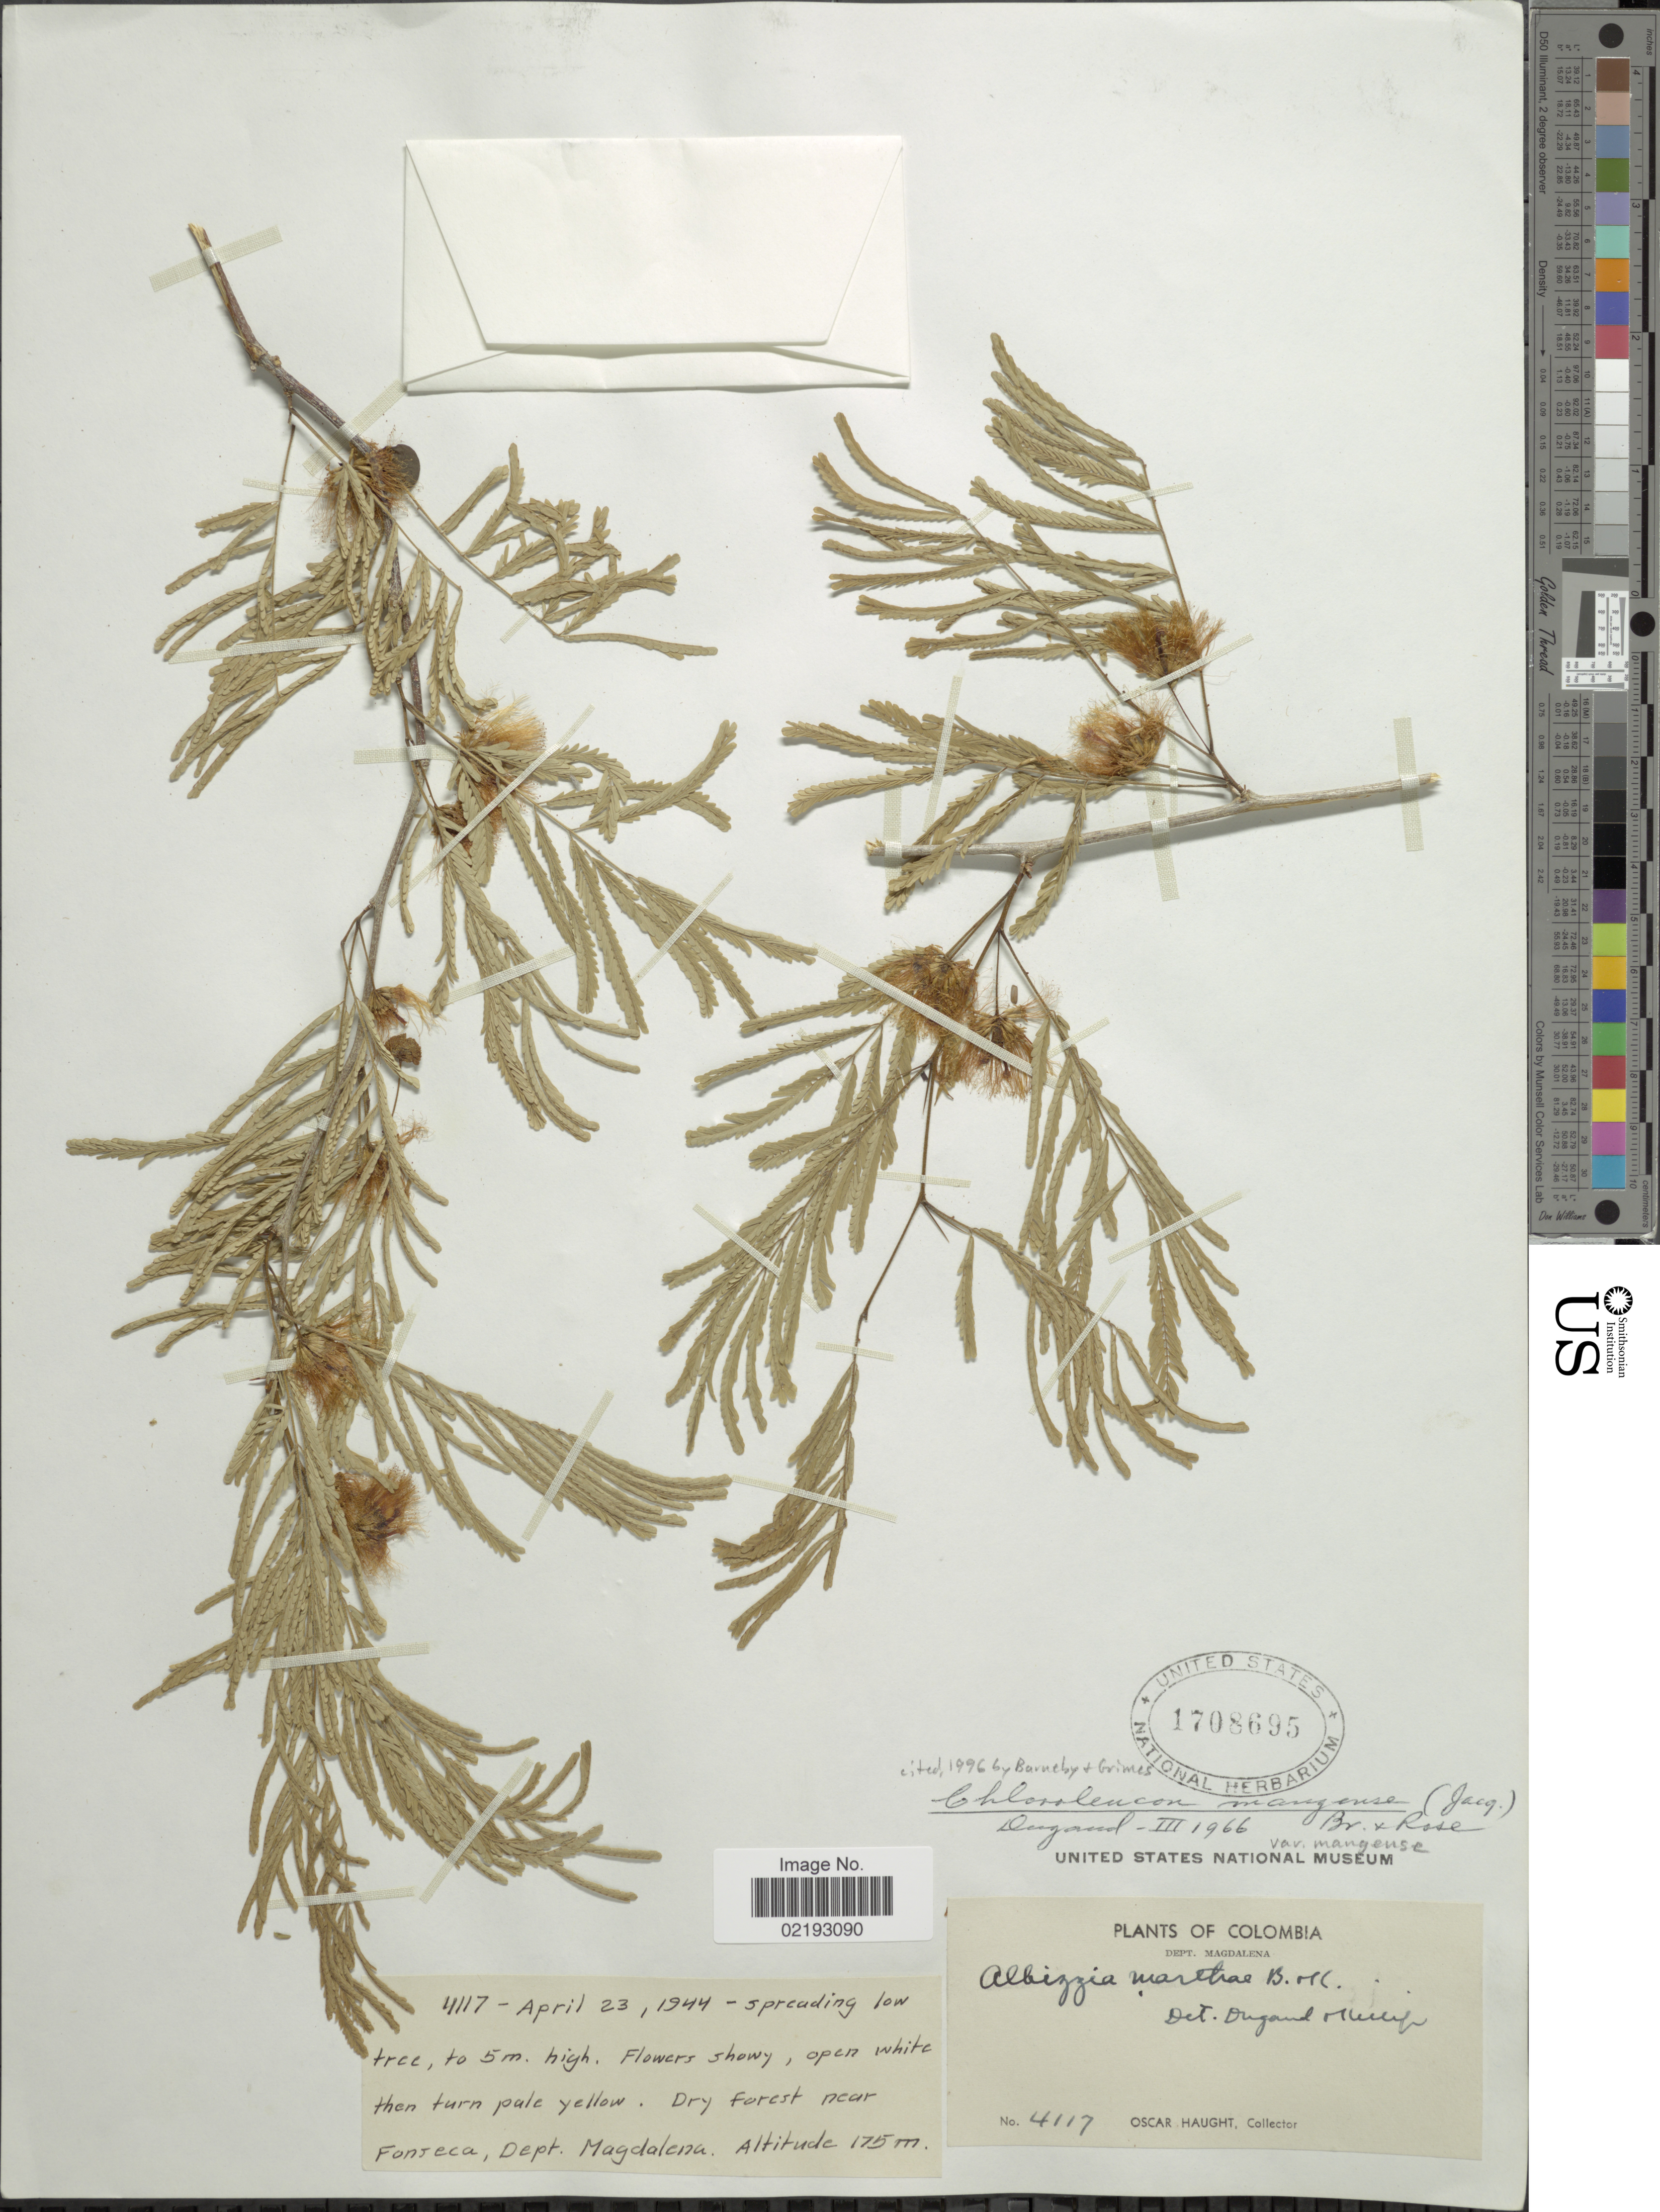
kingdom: Plantae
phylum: Tracheophyta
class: Magnoliopsida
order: Fabales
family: Fabaceae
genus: Chloroleucon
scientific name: Chloroleucon mangense var. mangense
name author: (Jacq.) Britton & Rose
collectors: O. Haught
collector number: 4117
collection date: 1944-04-23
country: Colombia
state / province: Magdalena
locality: Near Fonseca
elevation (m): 175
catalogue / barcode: US 1708695